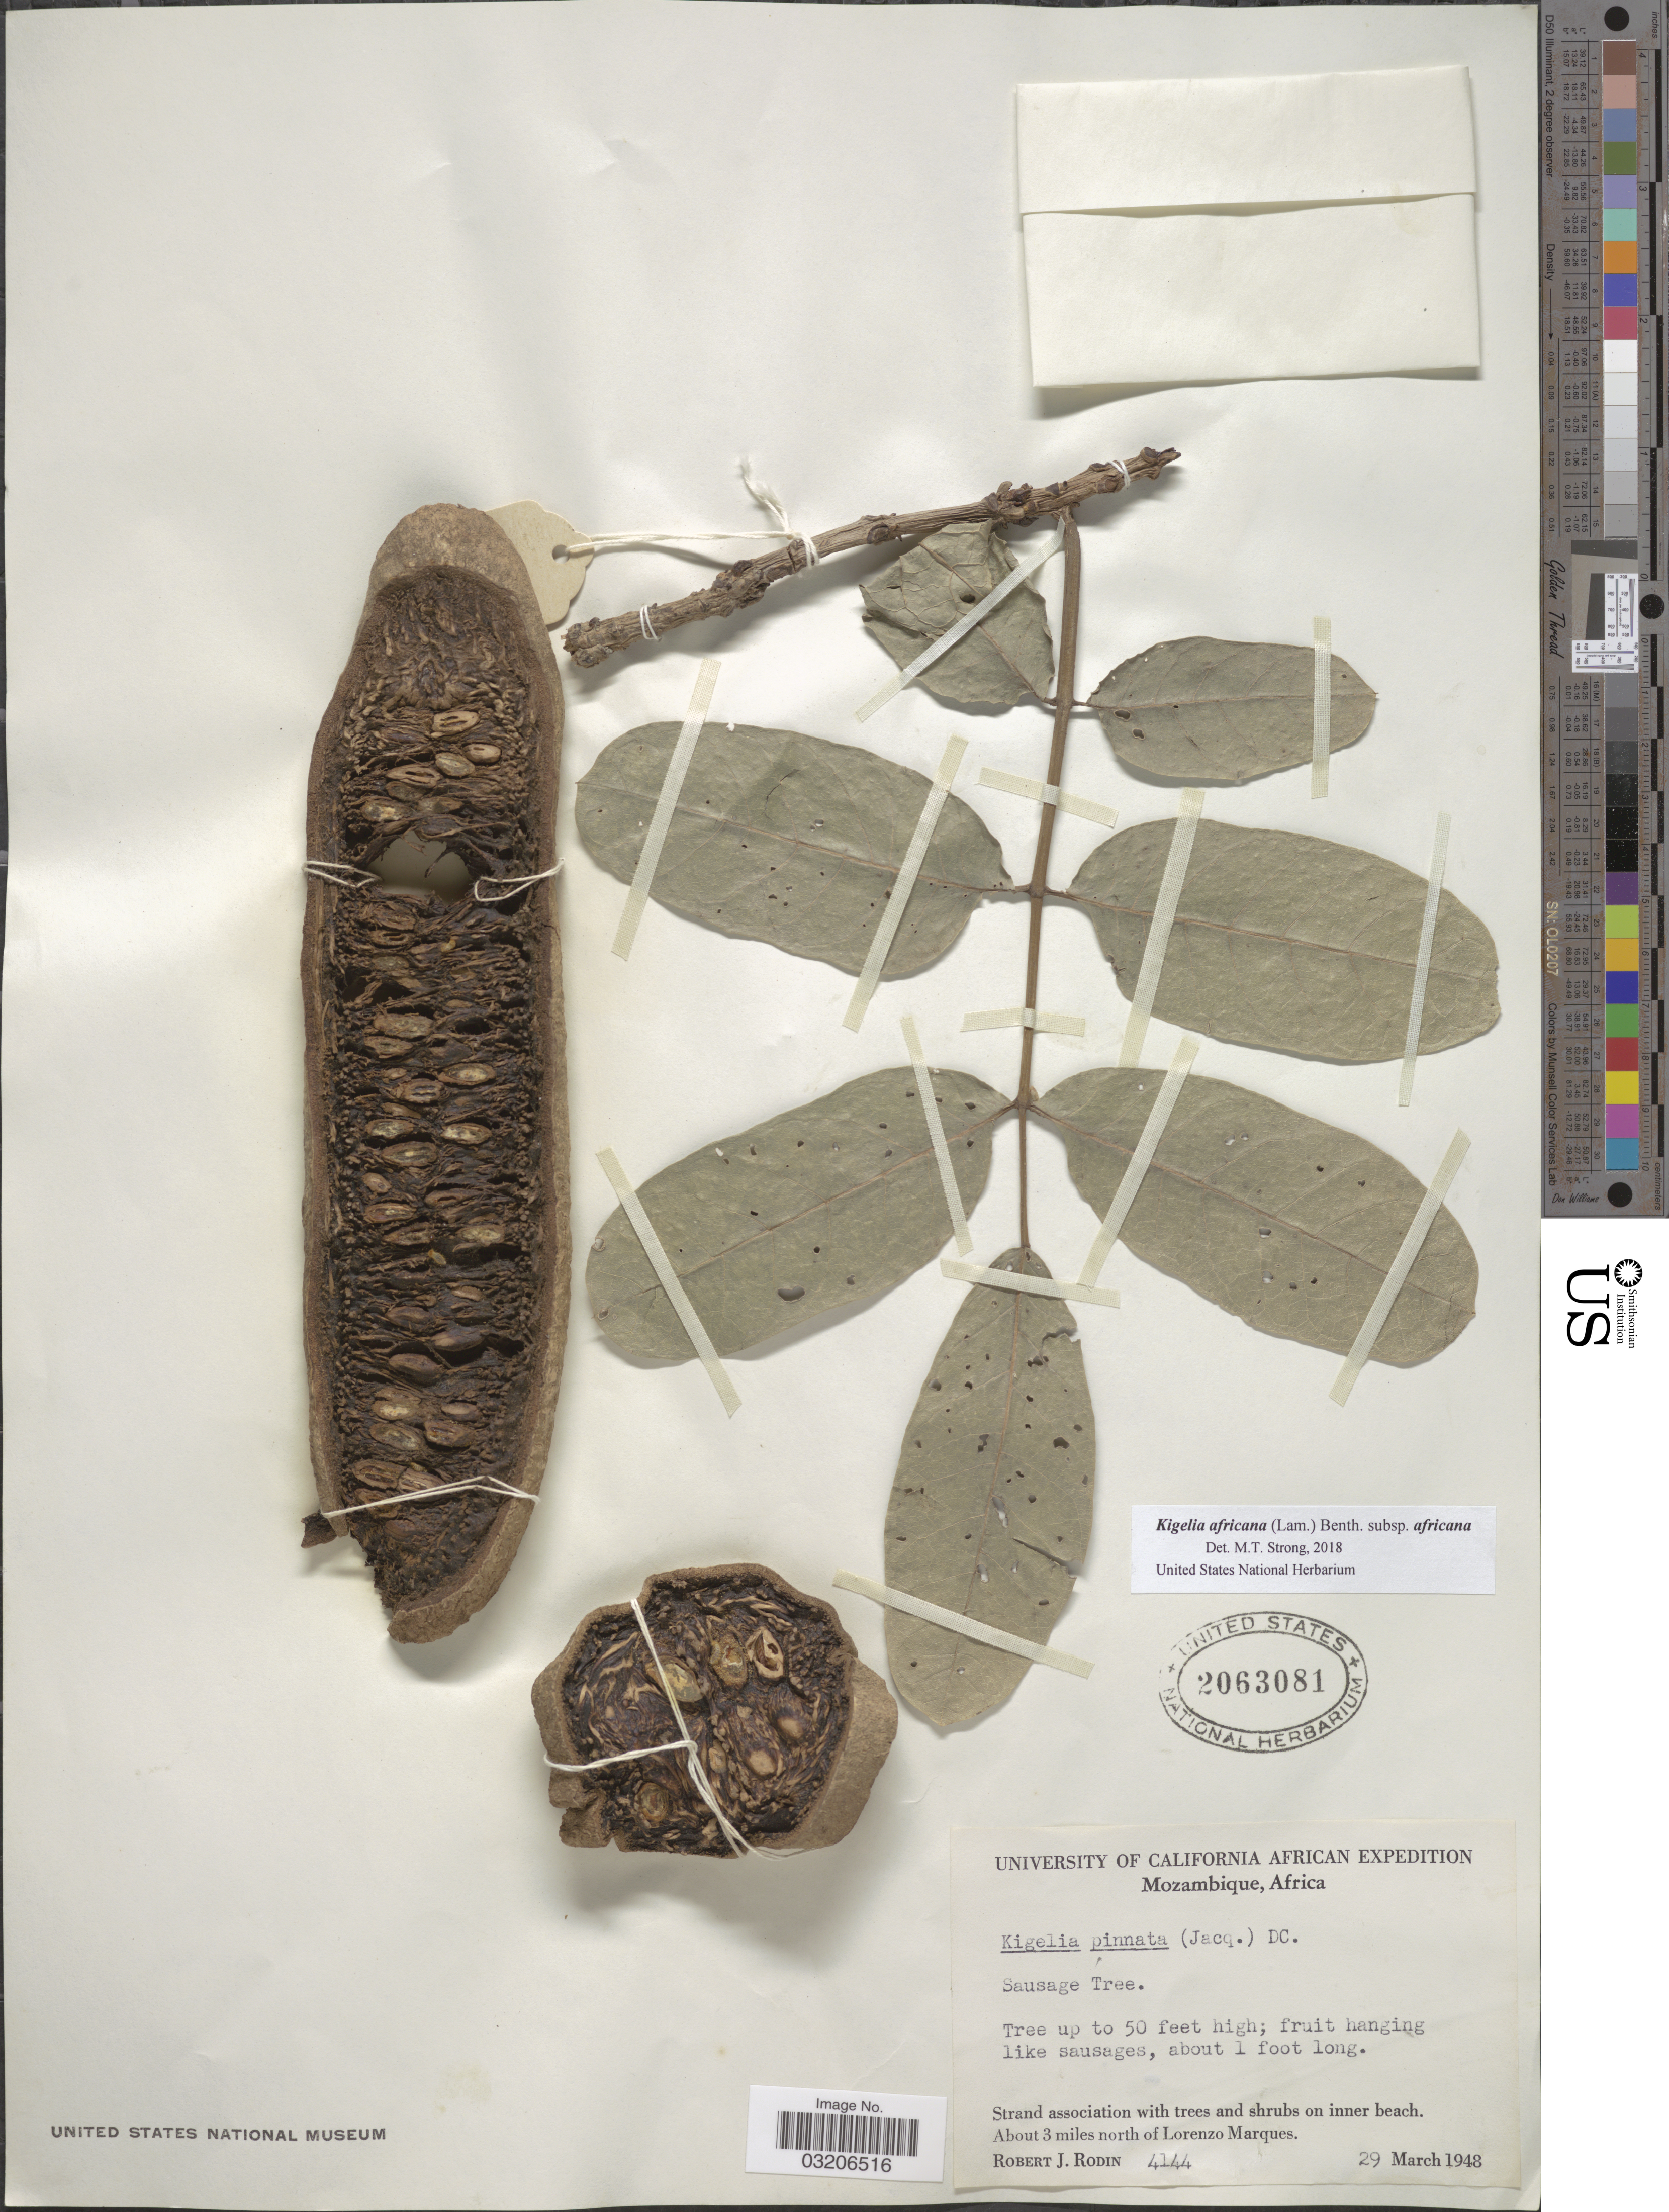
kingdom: Plantae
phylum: Tracheophyta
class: Magnoliopsida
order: Lamiales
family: Bignoniaceae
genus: Kigelia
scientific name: Kigelia africana subsp. africana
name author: (Lam.) Benth.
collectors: R. J. Rodin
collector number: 4144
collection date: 1948-03-29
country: Mozambique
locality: About 3 miles north of Lorenzo Marques.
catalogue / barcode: US 2063081